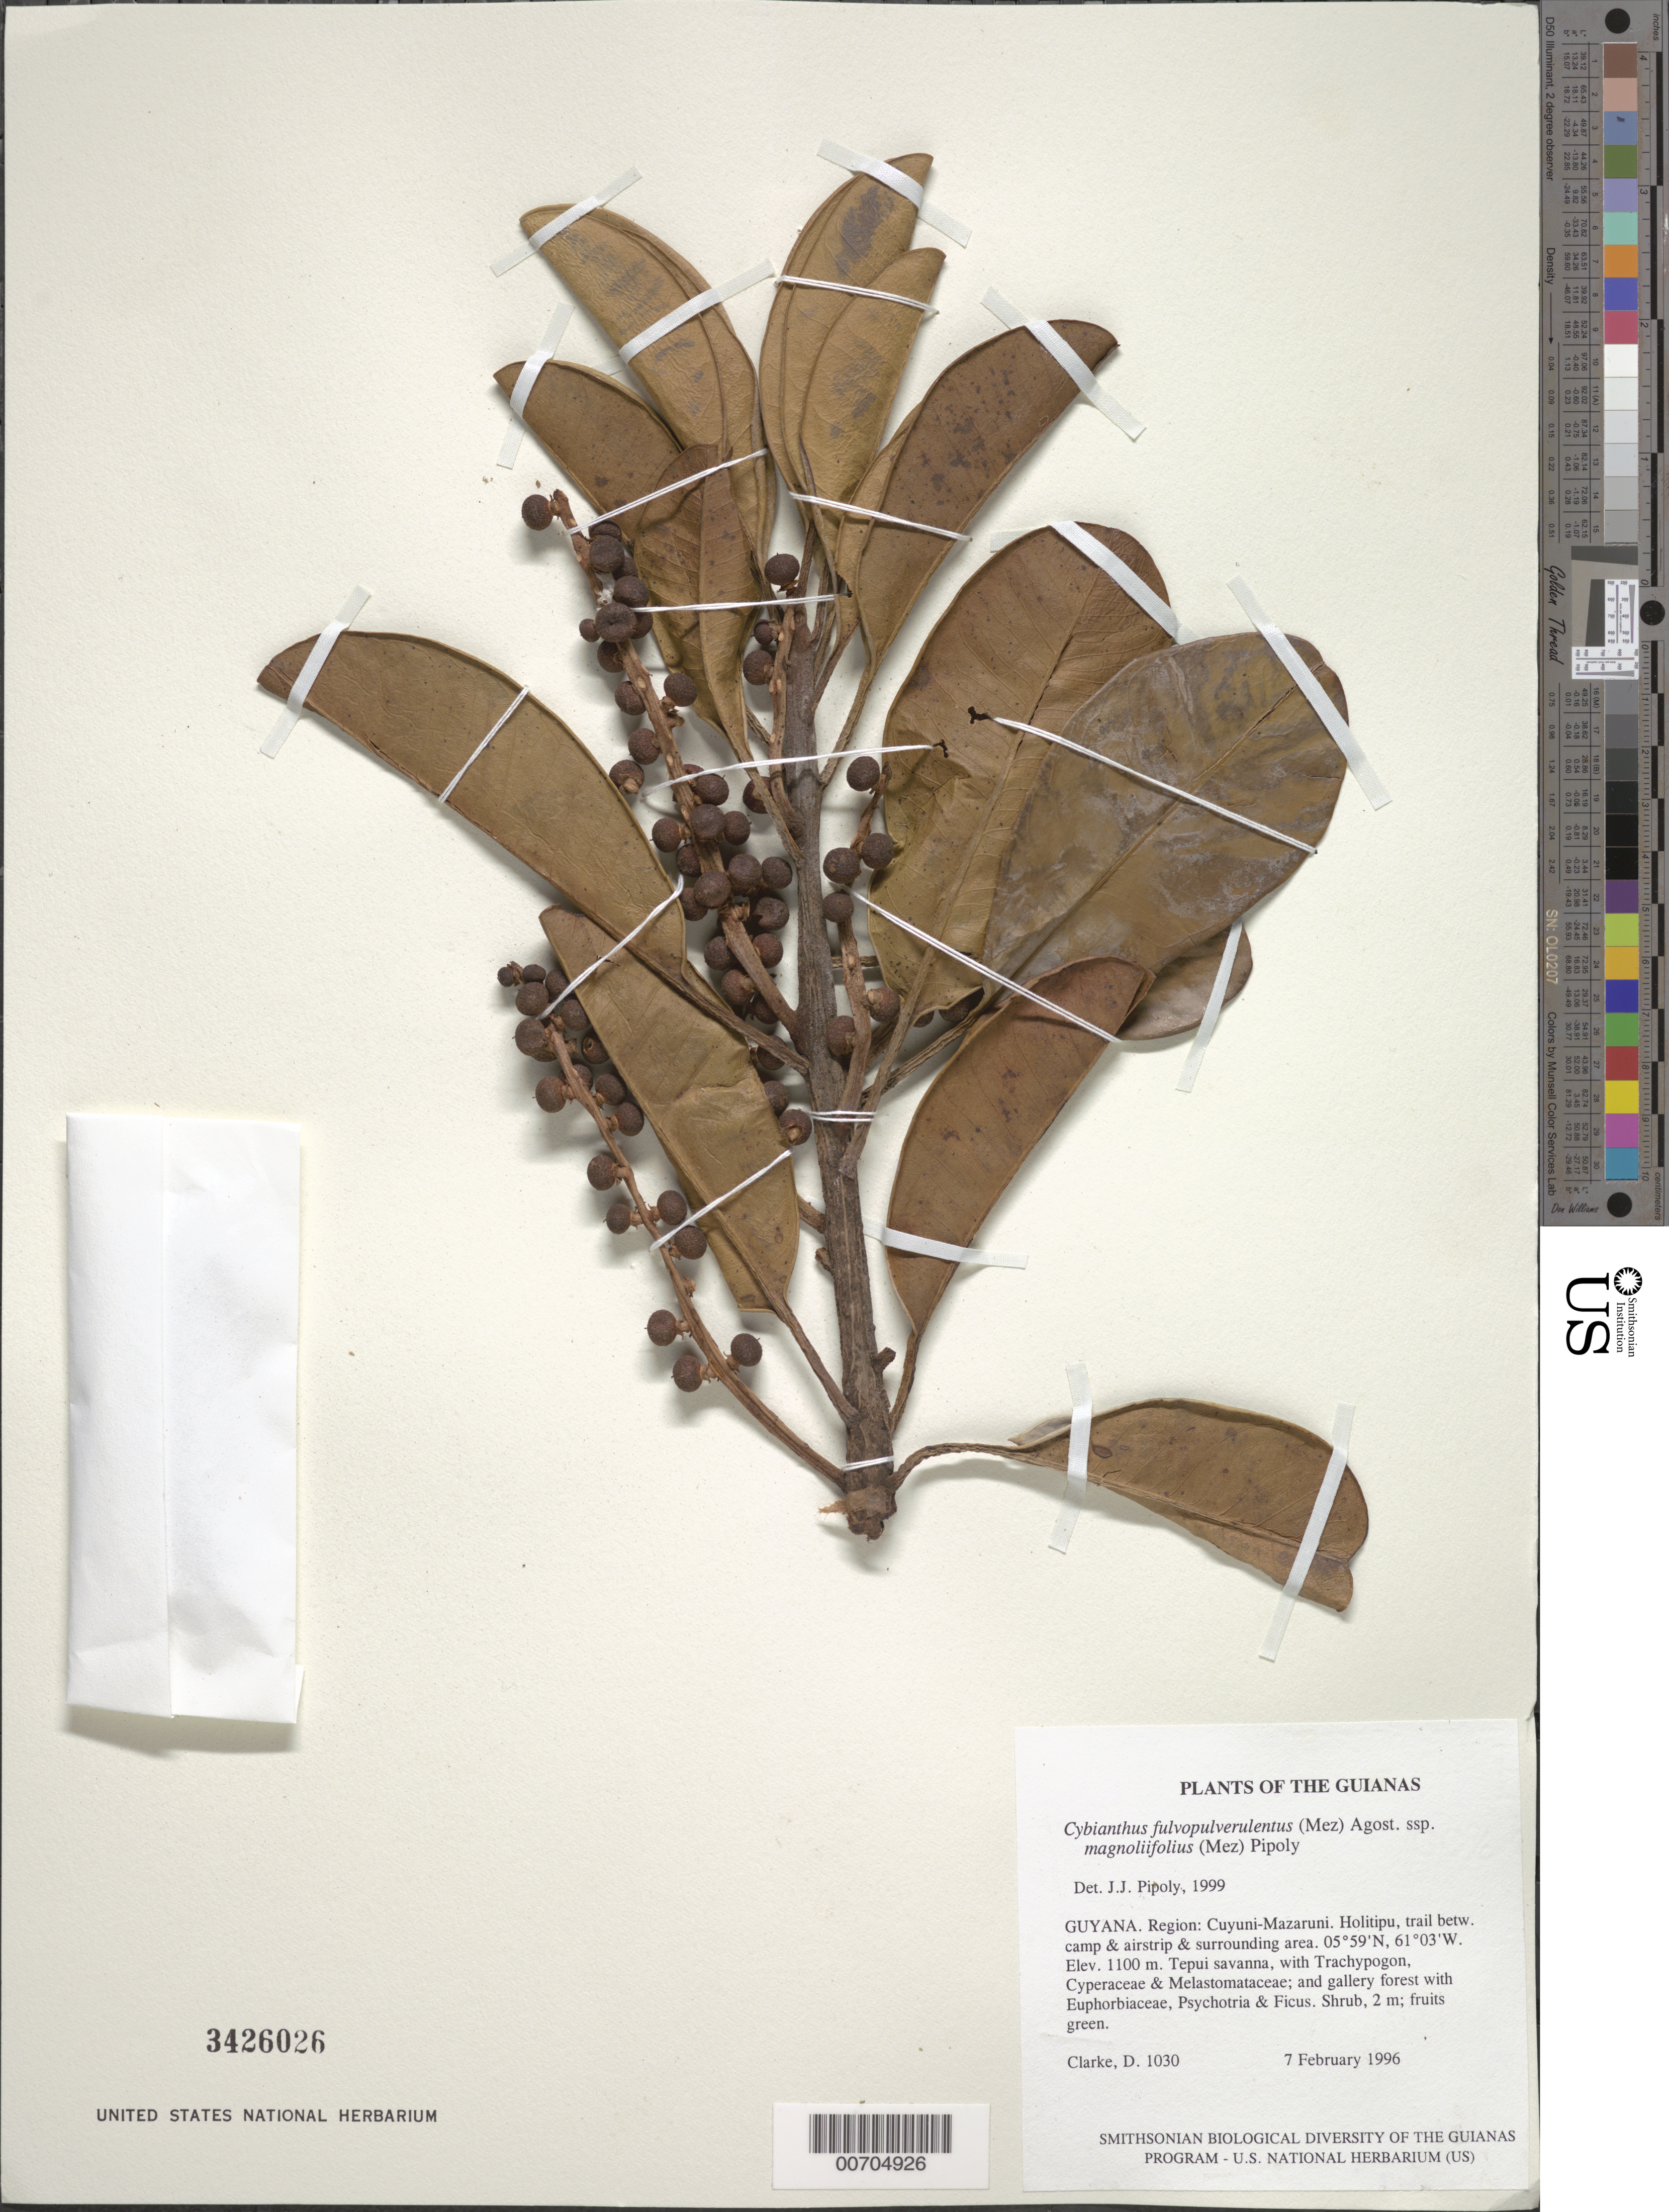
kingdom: Plantae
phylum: Tracheophyta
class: Magnoliopsida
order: Ericales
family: Primulaceae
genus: Cybianthus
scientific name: Cybianthus fulvopulverulentus subsp. magnoliifolius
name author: (Mez) Pipoly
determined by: Pipoly, J. J., III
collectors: H. D. Clarke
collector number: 1030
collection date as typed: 7 February 1996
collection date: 1996-02-07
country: Guyana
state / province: Cuyuni-Mazaruni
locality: Holitipu, trail between camp & airstrip & surrounding area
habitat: Tepui savanna, with Trachypogon, Cyperaceae & Melastomataceae; and gallery forest with Euphorbiaceae, Psychotria & Ficus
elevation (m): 1100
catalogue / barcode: US 3426026